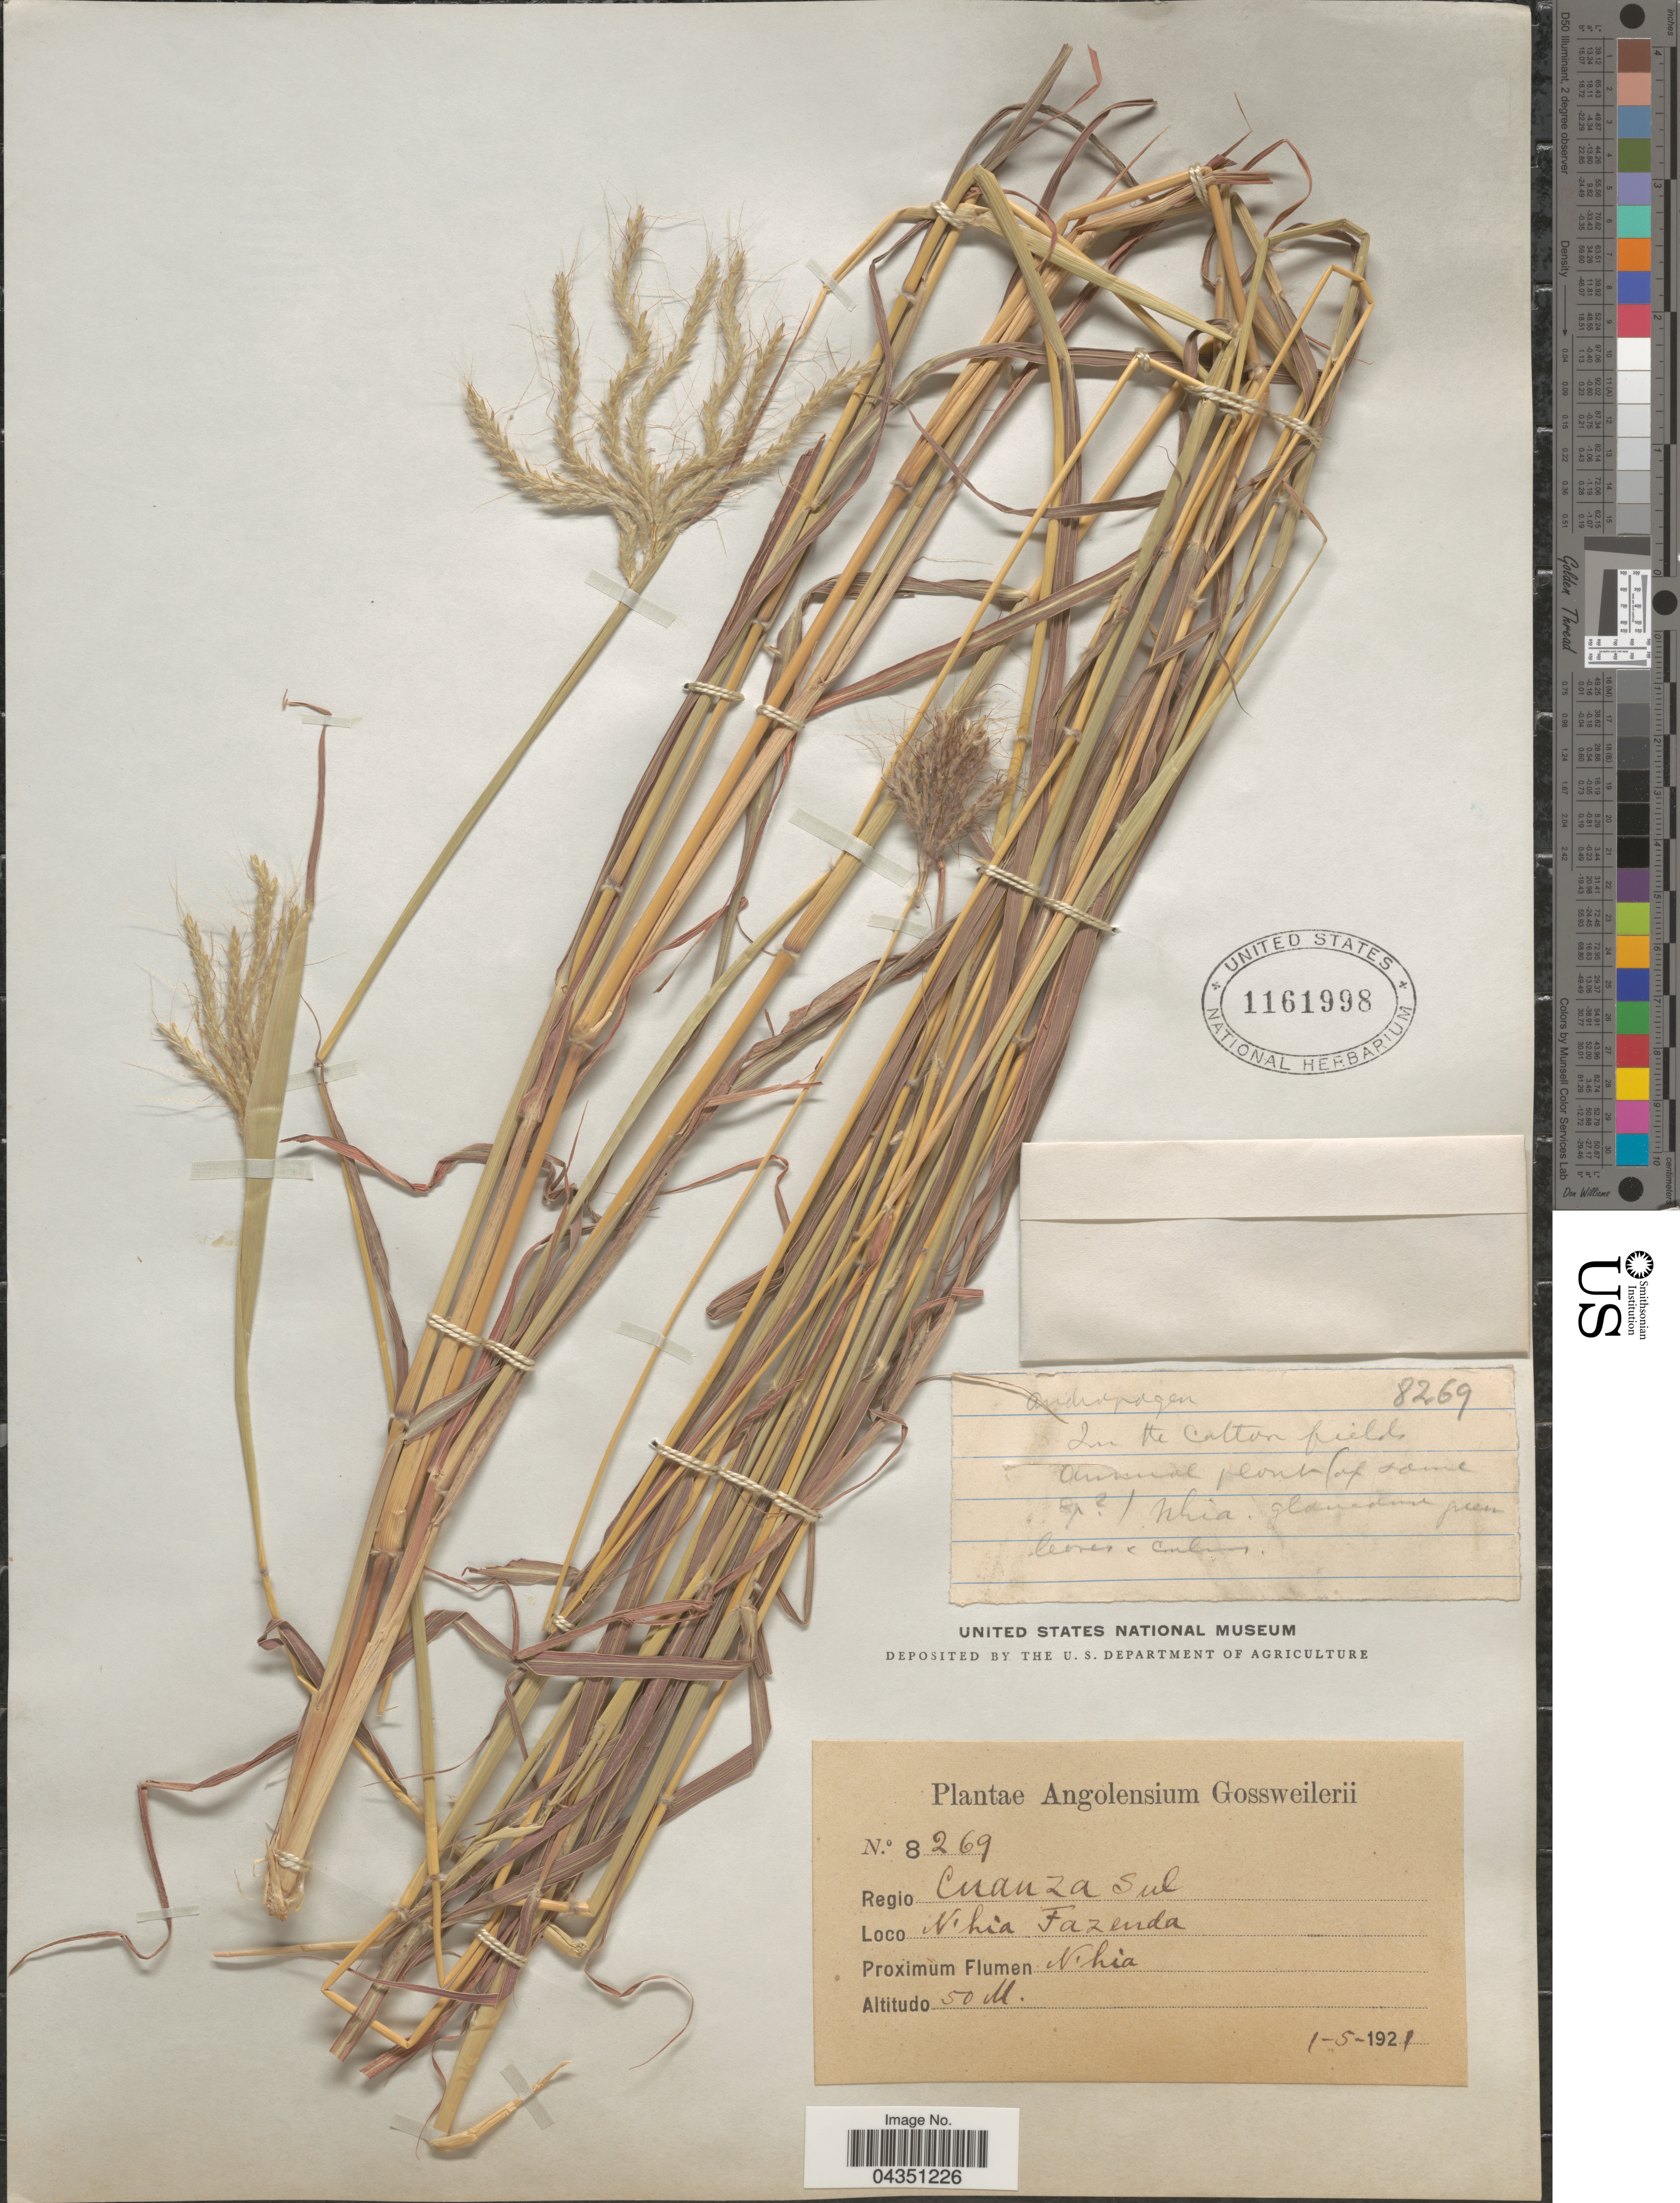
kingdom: Plantae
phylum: Tracheophyta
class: Liliopsida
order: Poales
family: Poaceae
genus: Dichanthium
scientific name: Dichanthium annulatum var. papillosum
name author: (Hochst. ex A. Rich.) de Wet & Harlan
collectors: -. Gossweiler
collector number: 8269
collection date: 1921-05-01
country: Angola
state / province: Cuanza Sul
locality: Angolensium. Regio Cuanza Sul. N'hia Fazenda. Proximum Flumen N'hia.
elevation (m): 50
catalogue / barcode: US 1161998